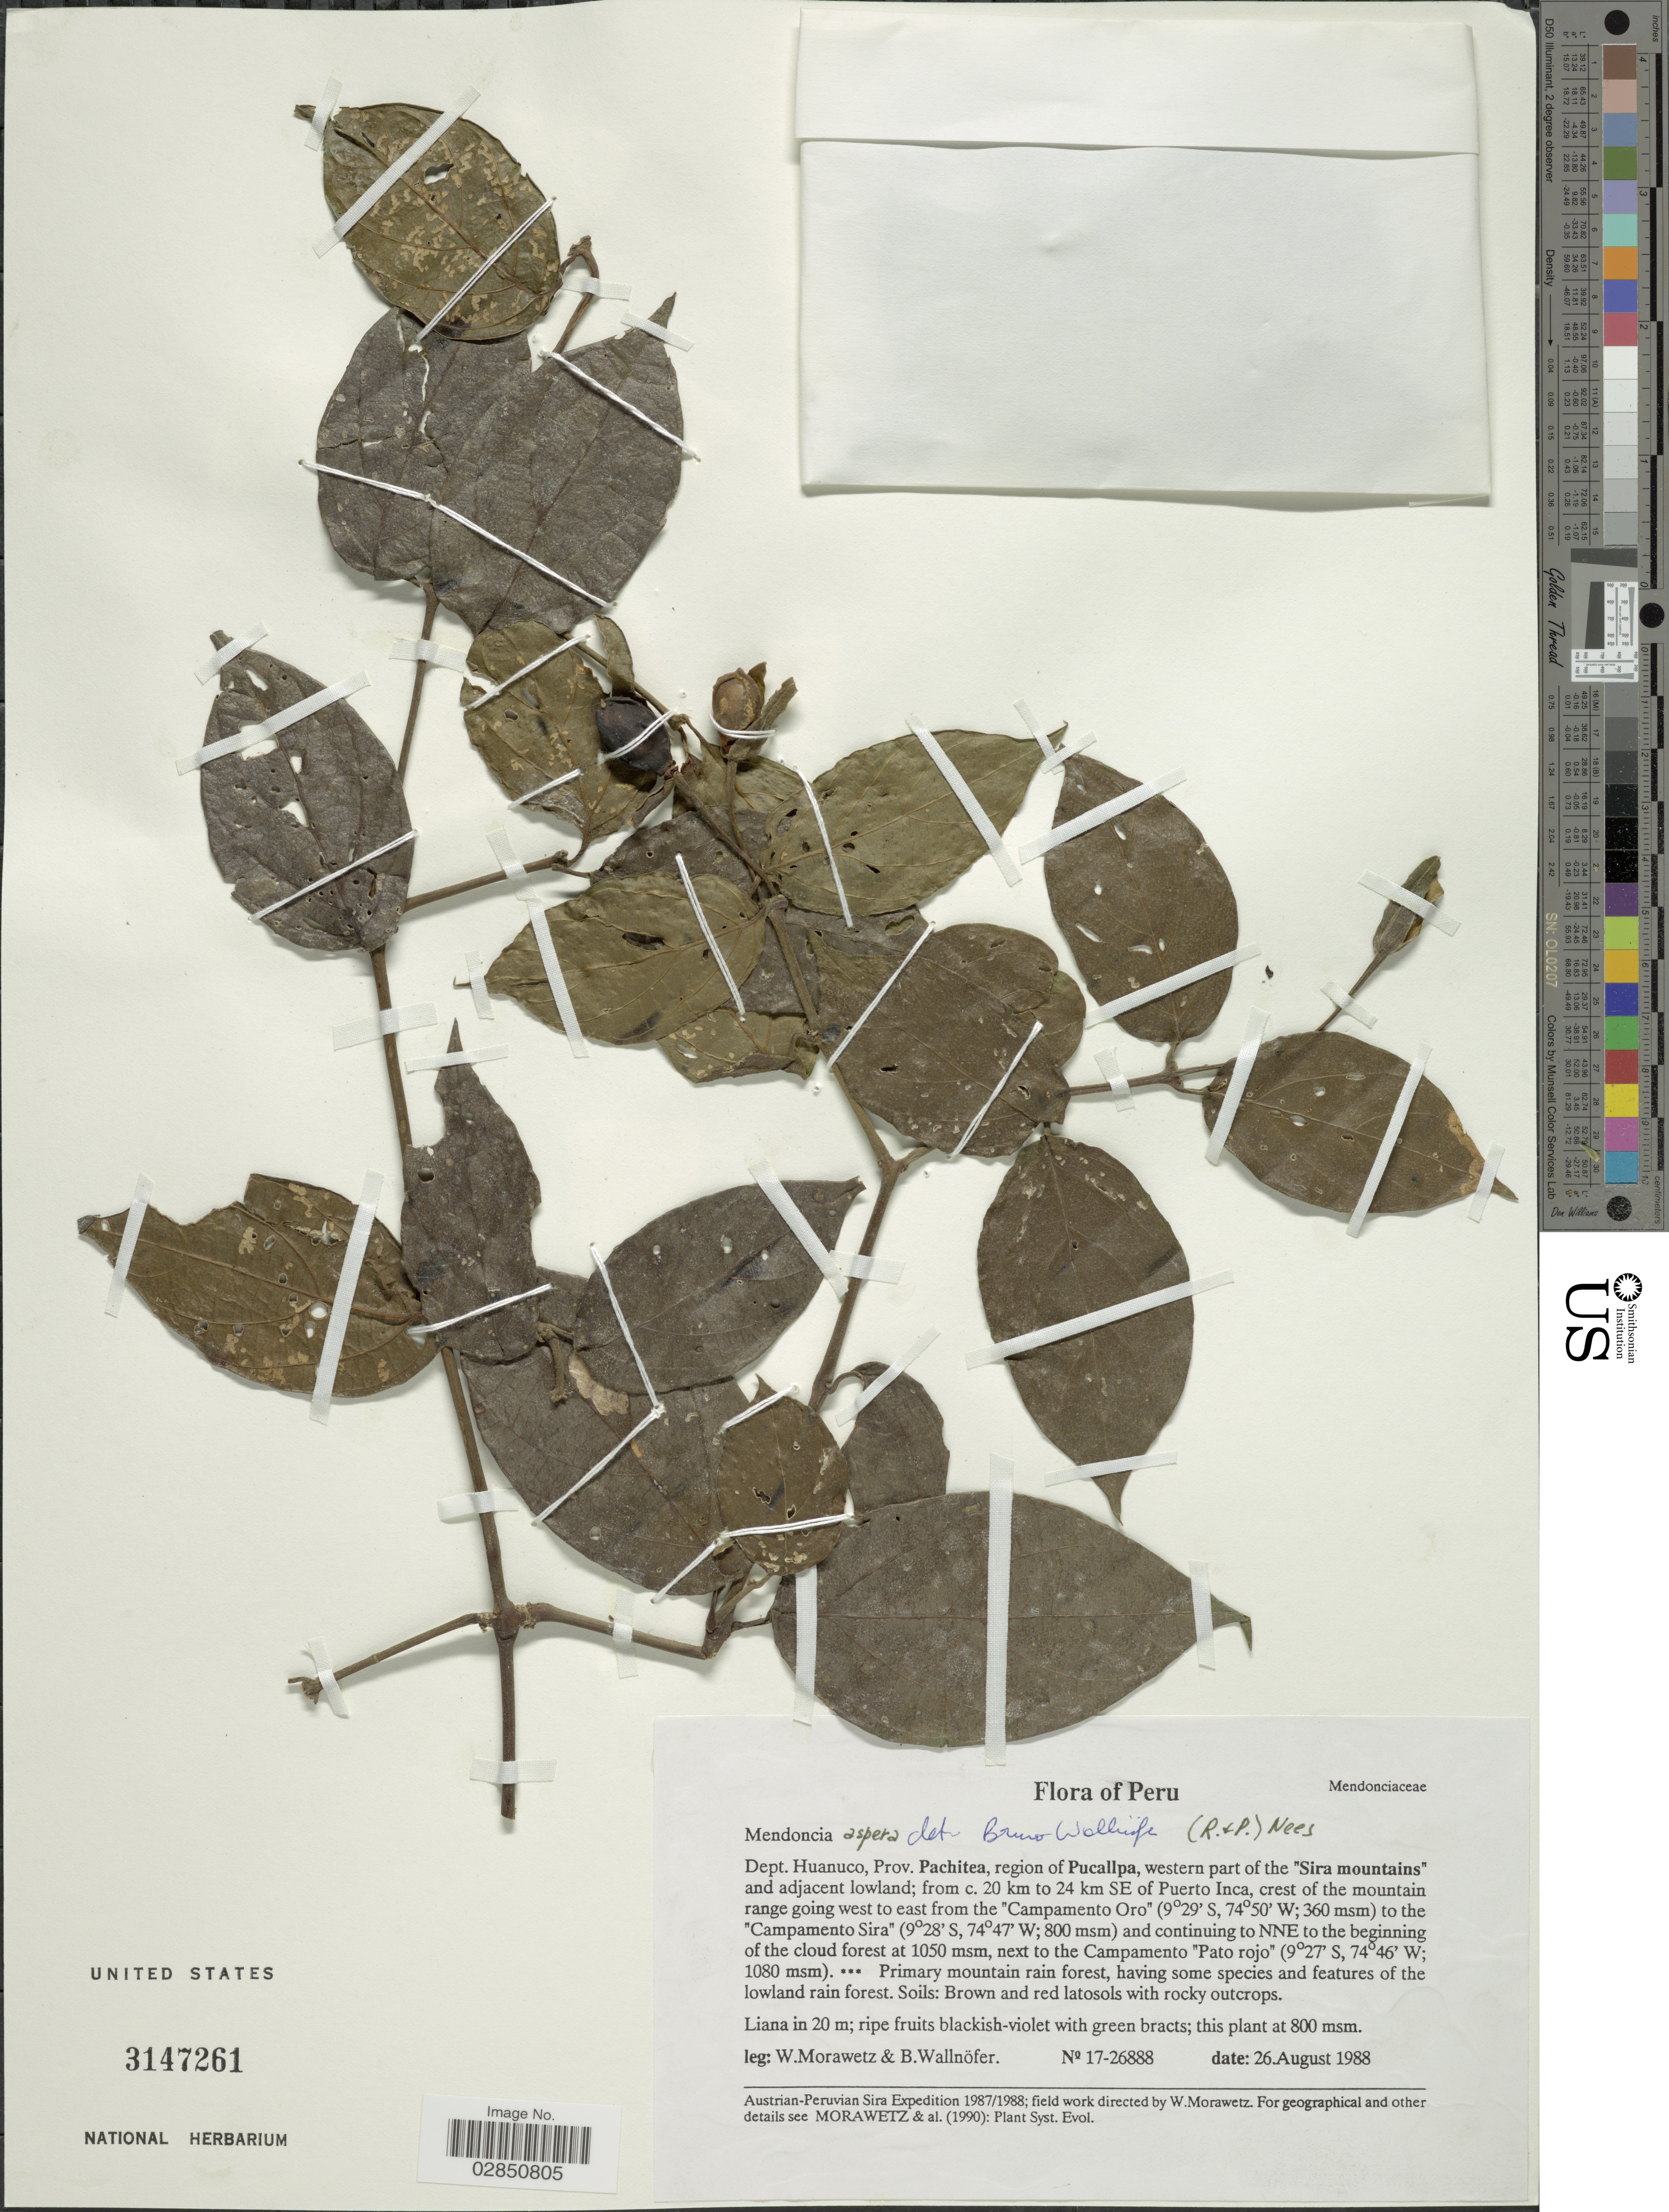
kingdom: Plantae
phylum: Tracheophyta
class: Magnoliopsida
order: Lamiales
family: Acanthaceae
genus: Mendoncia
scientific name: Mendoncia aspera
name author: (Ruiz & Pav.) Nees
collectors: W. Morawetz & B. Wallnöfer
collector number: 17-26888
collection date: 1988-08-26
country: Peru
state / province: Huánuco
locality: Dept. Huanuco, Prov. Pachitea, region of Pucallpa, western part of the "Sira mountains"and adjacent lowland; from c. 20 km to 24 km SE of Puerto Inca, crest of the mountain range going west to east from the "Campamento Oro" to the "Campamento Sira" and continuing to NNE of the beginning of the cloud forest, next to the Campamento "Pato rojo".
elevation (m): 1050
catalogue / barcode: US 3147261